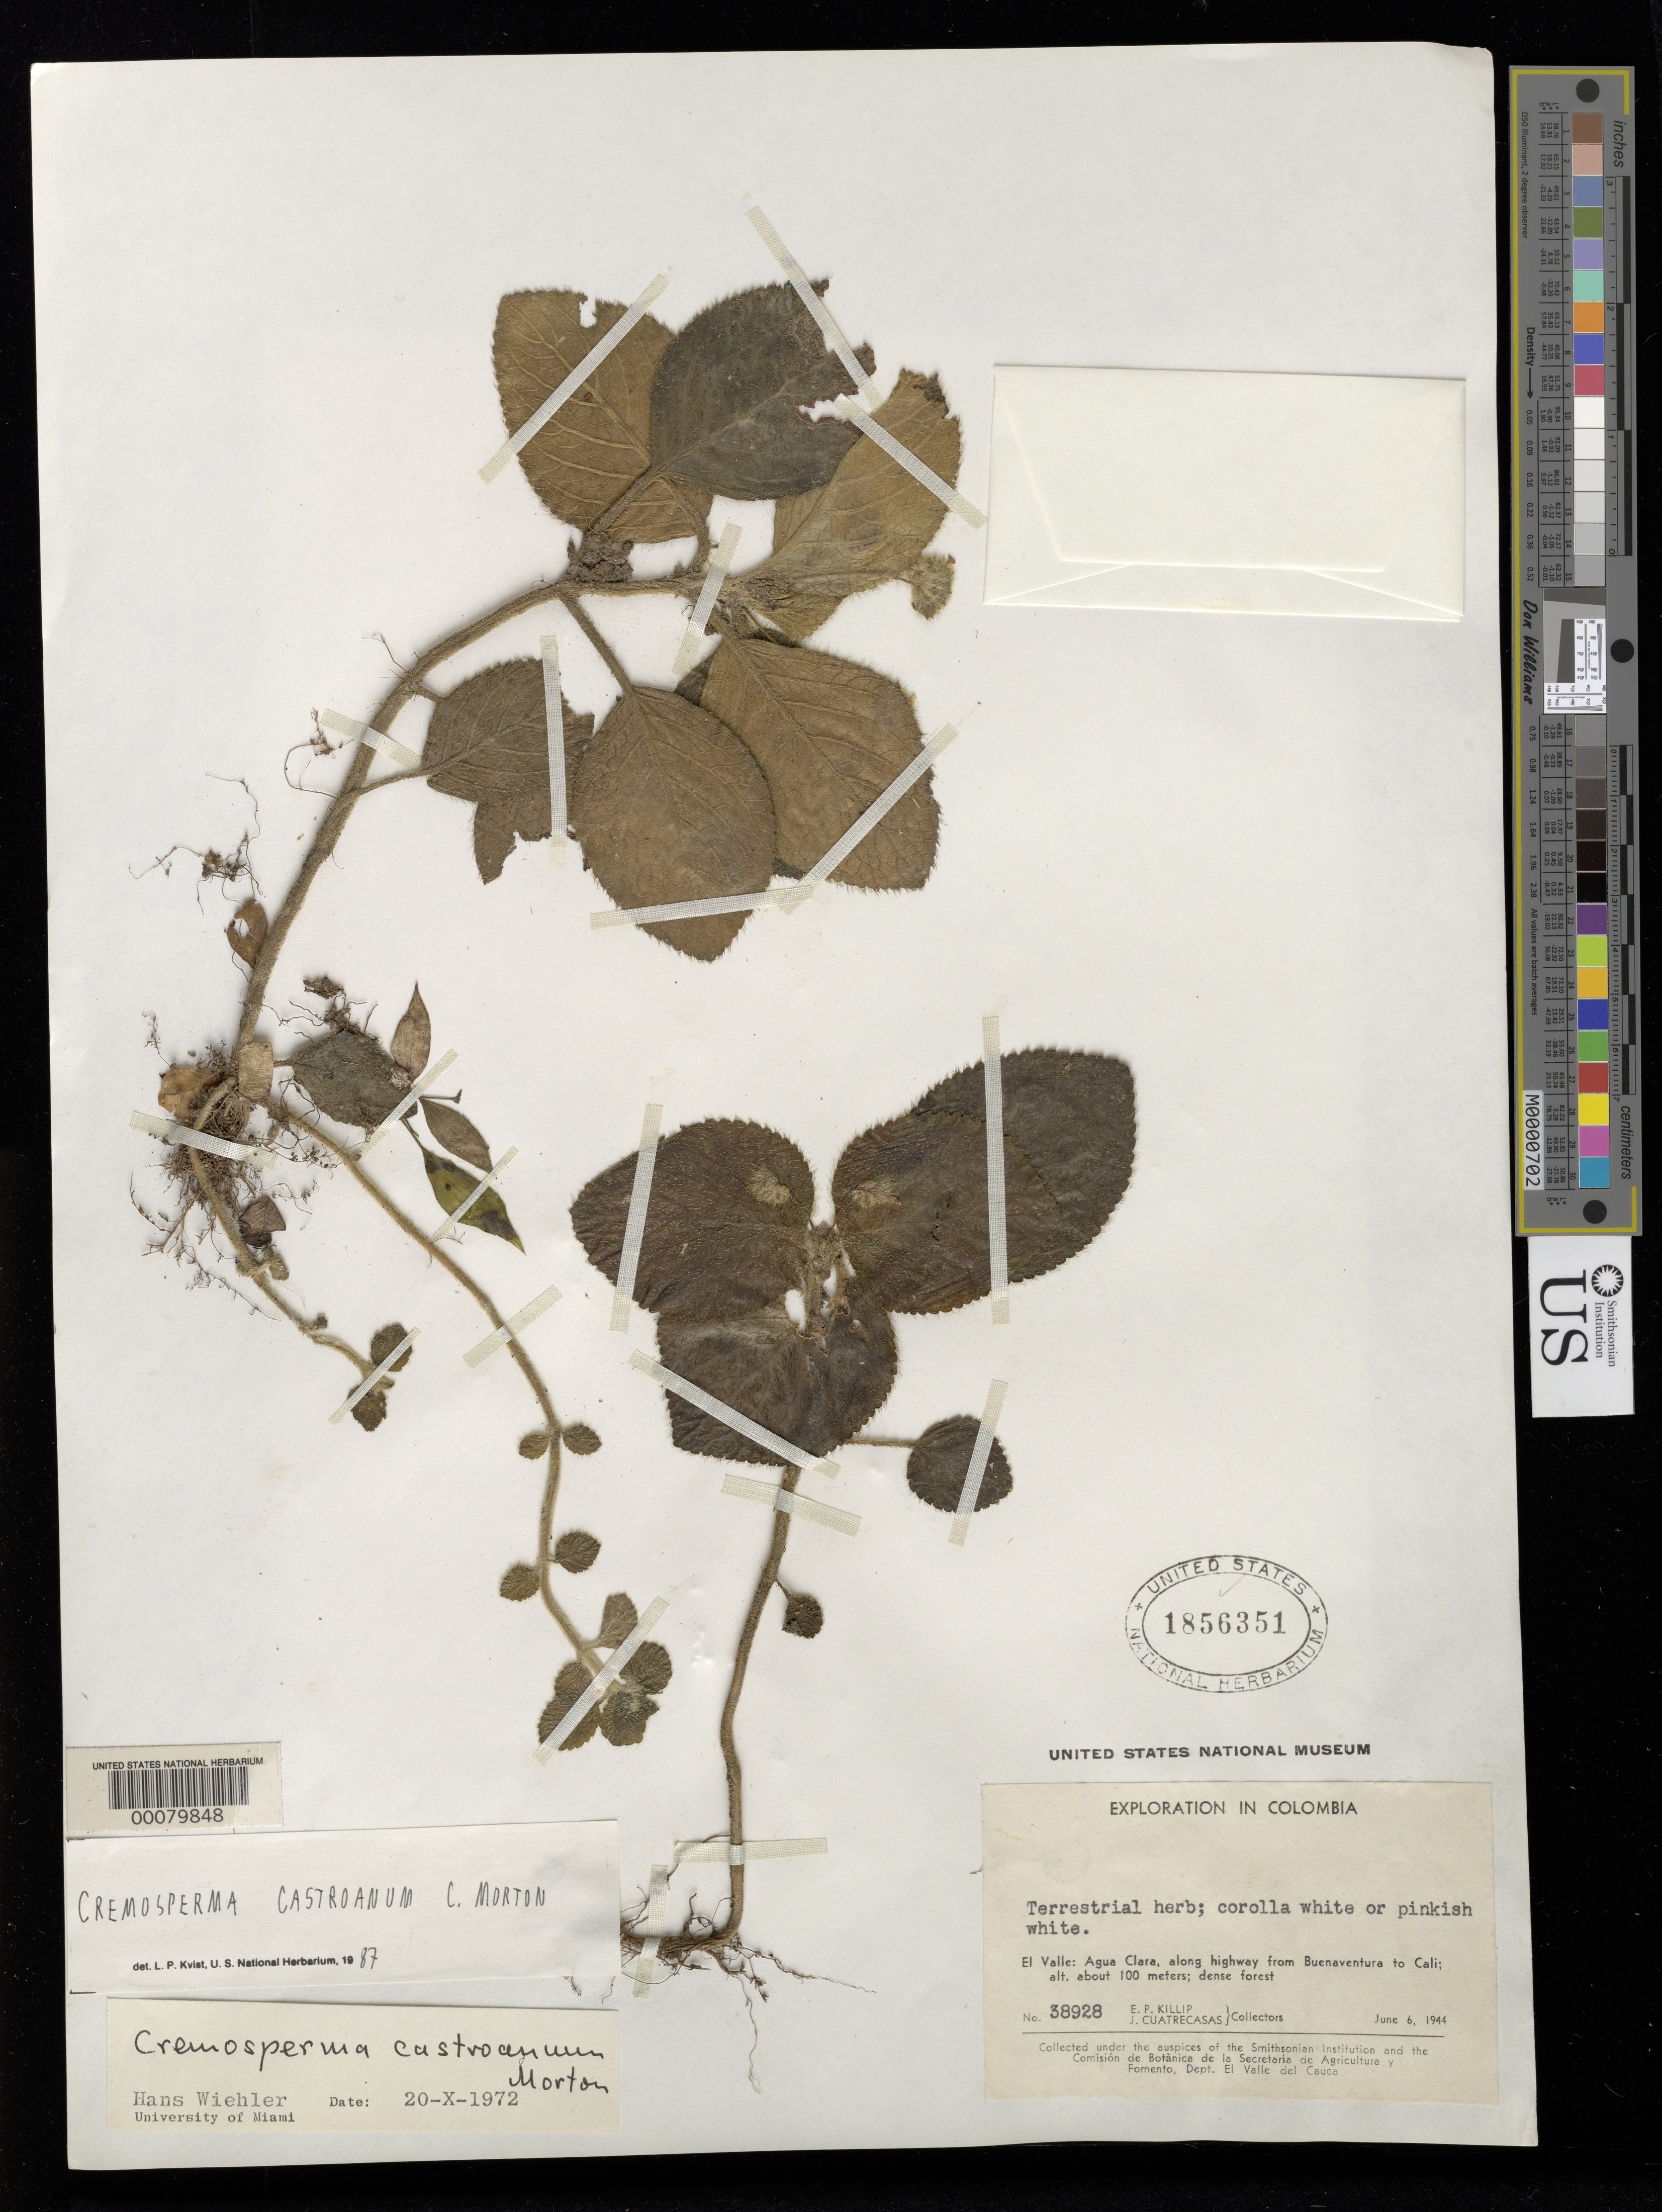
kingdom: Plantae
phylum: Tracheophyta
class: Magnoliopsida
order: Lamiales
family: Gesneriaceae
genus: Cremosperma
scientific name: Cremosperma castroanum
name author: C.V. Morton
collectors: E. P. Killip & J. Cuatrecasas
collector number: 38928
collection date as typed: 06 Jun 1944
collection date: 1944-06-06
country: Colombia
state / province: Valle del Cauca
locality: Agua Clara, along highway from Buenaventura to Cali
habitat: Dense forest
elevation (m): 100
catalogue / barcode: US 1856351